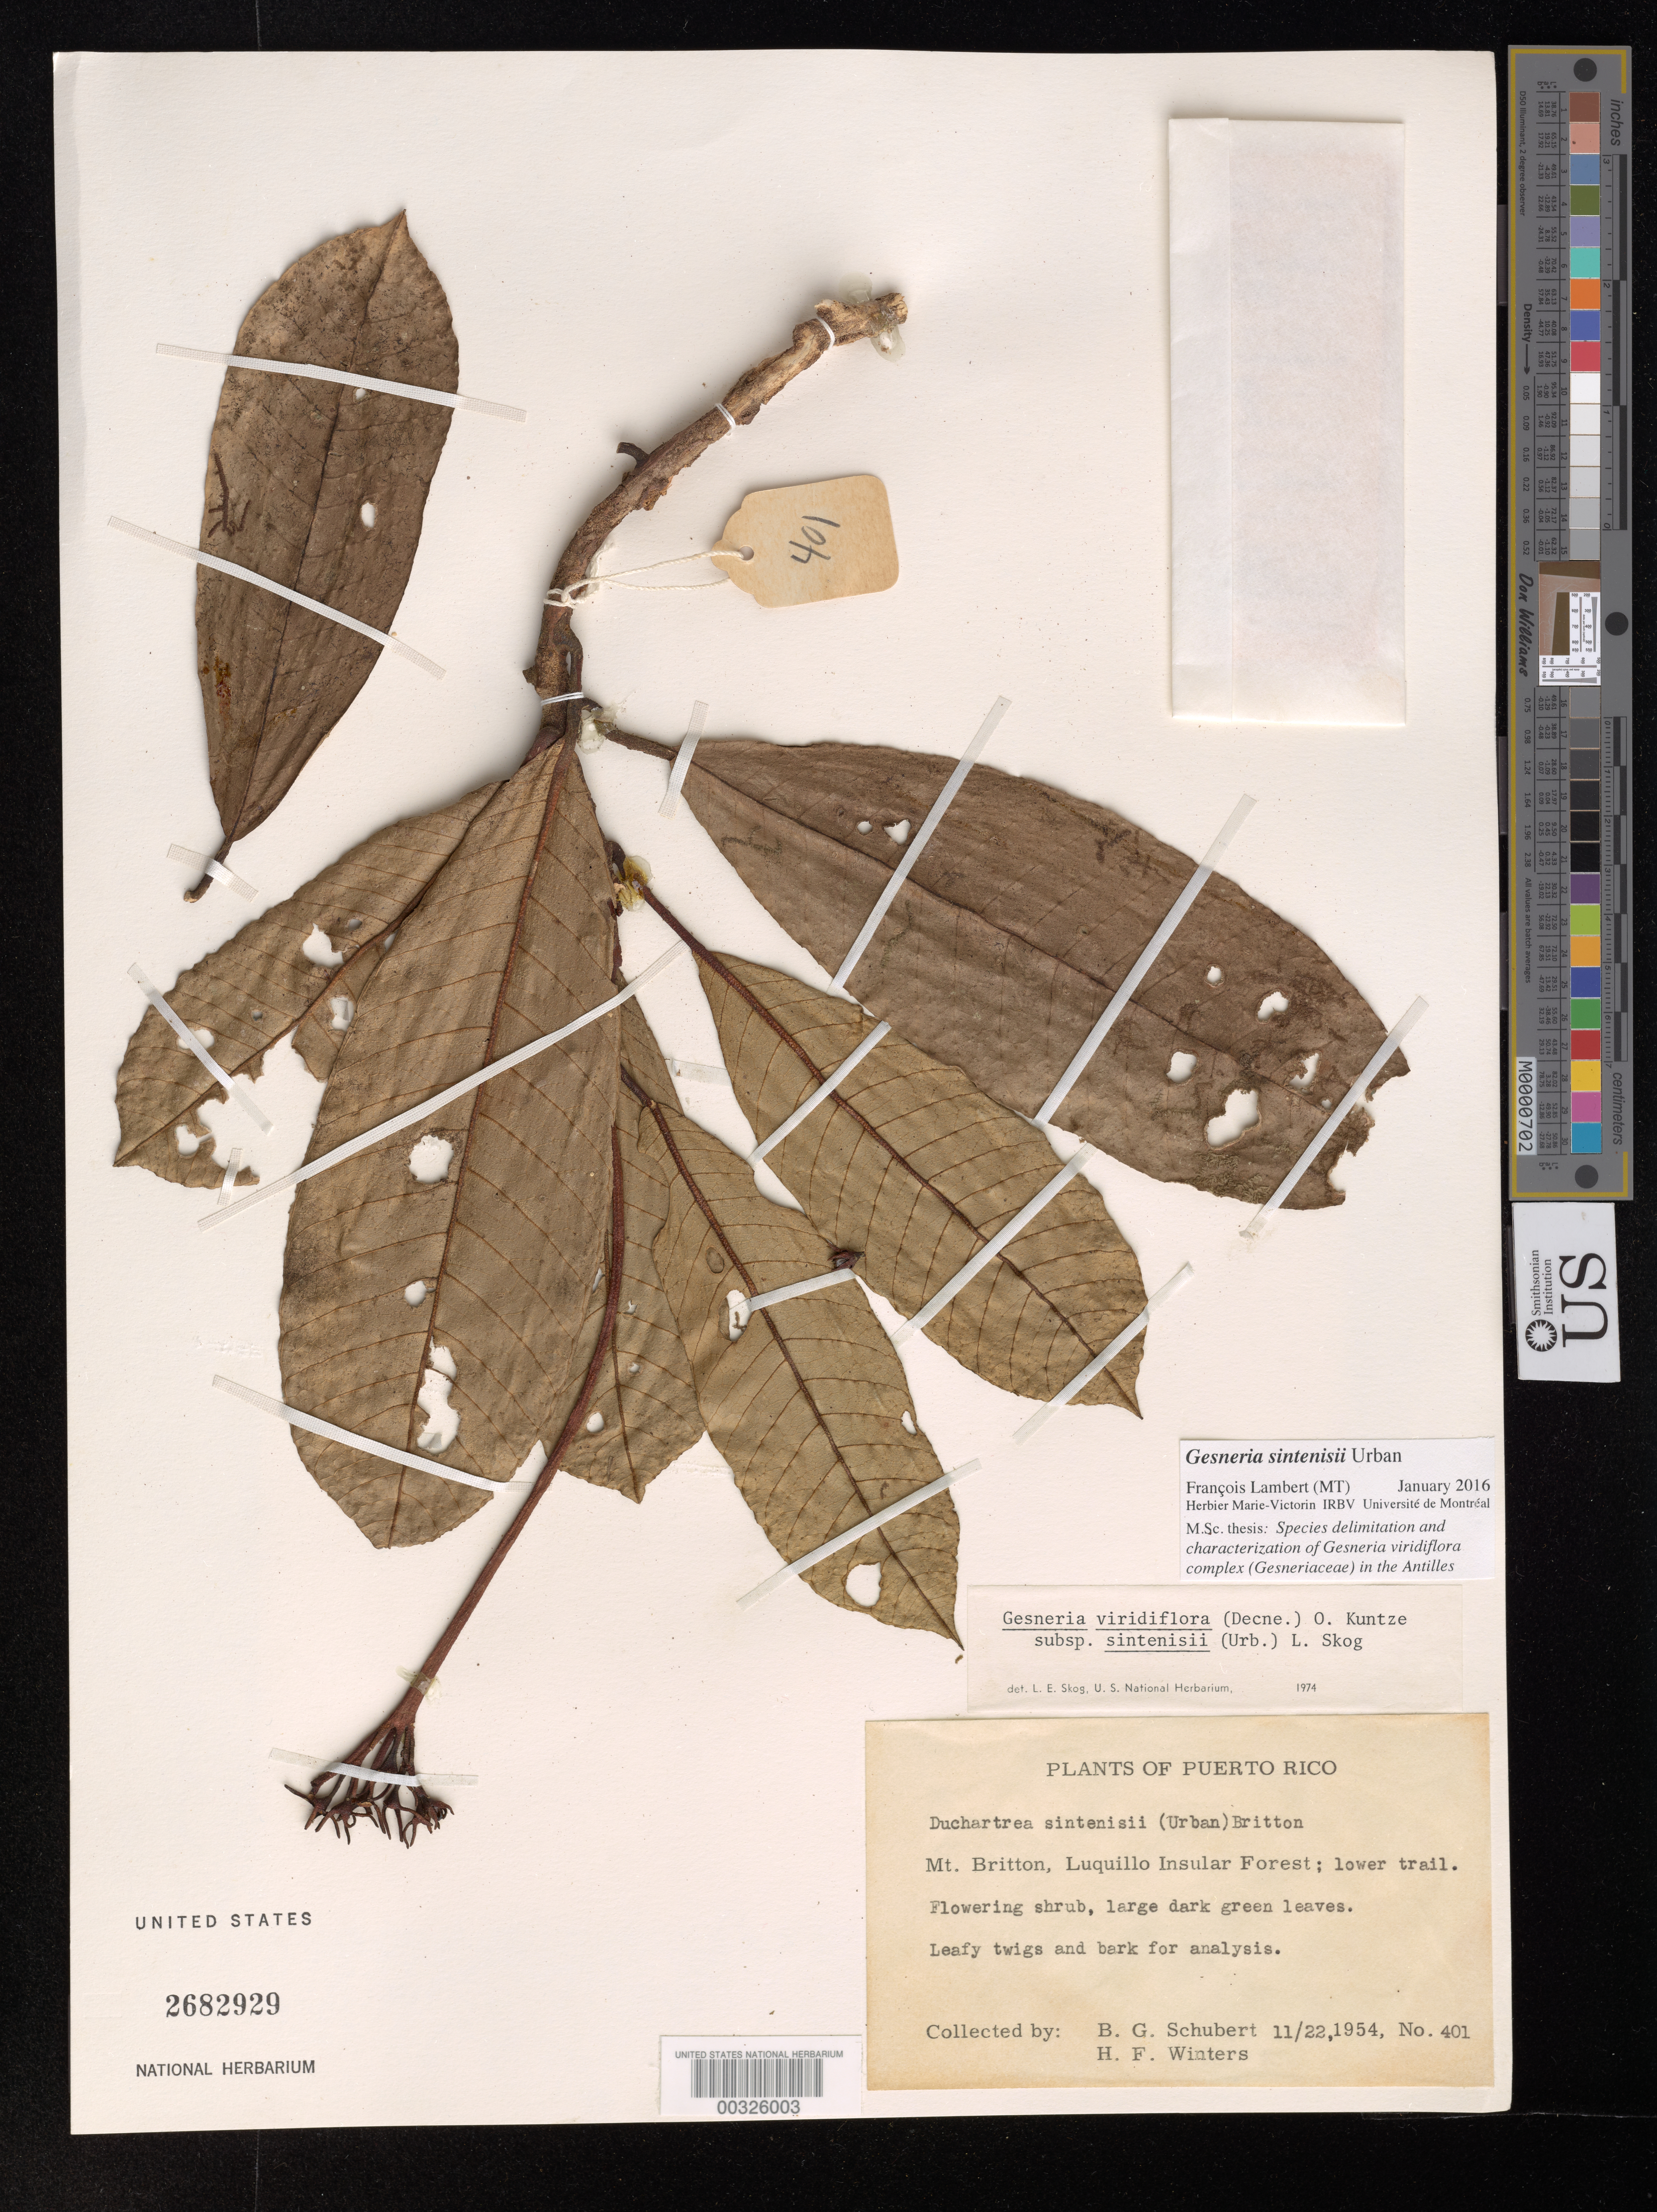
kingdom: Plantae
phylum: Tracheophyta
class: Magnoliopsida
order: Lamiales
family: Gesneriaceae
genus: Gesneria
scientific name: Gesneria sintenisii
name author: Urb.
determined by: Lambert, Francois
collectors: B. Schubert & H. Winters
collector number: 401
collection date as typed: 22 Nov 1954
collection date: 1954-11-22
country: Puerto Rico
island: Puerto Rico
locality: Mt. Britton, Luquillo Insular Forest, lower trail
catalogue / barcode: US 2682929